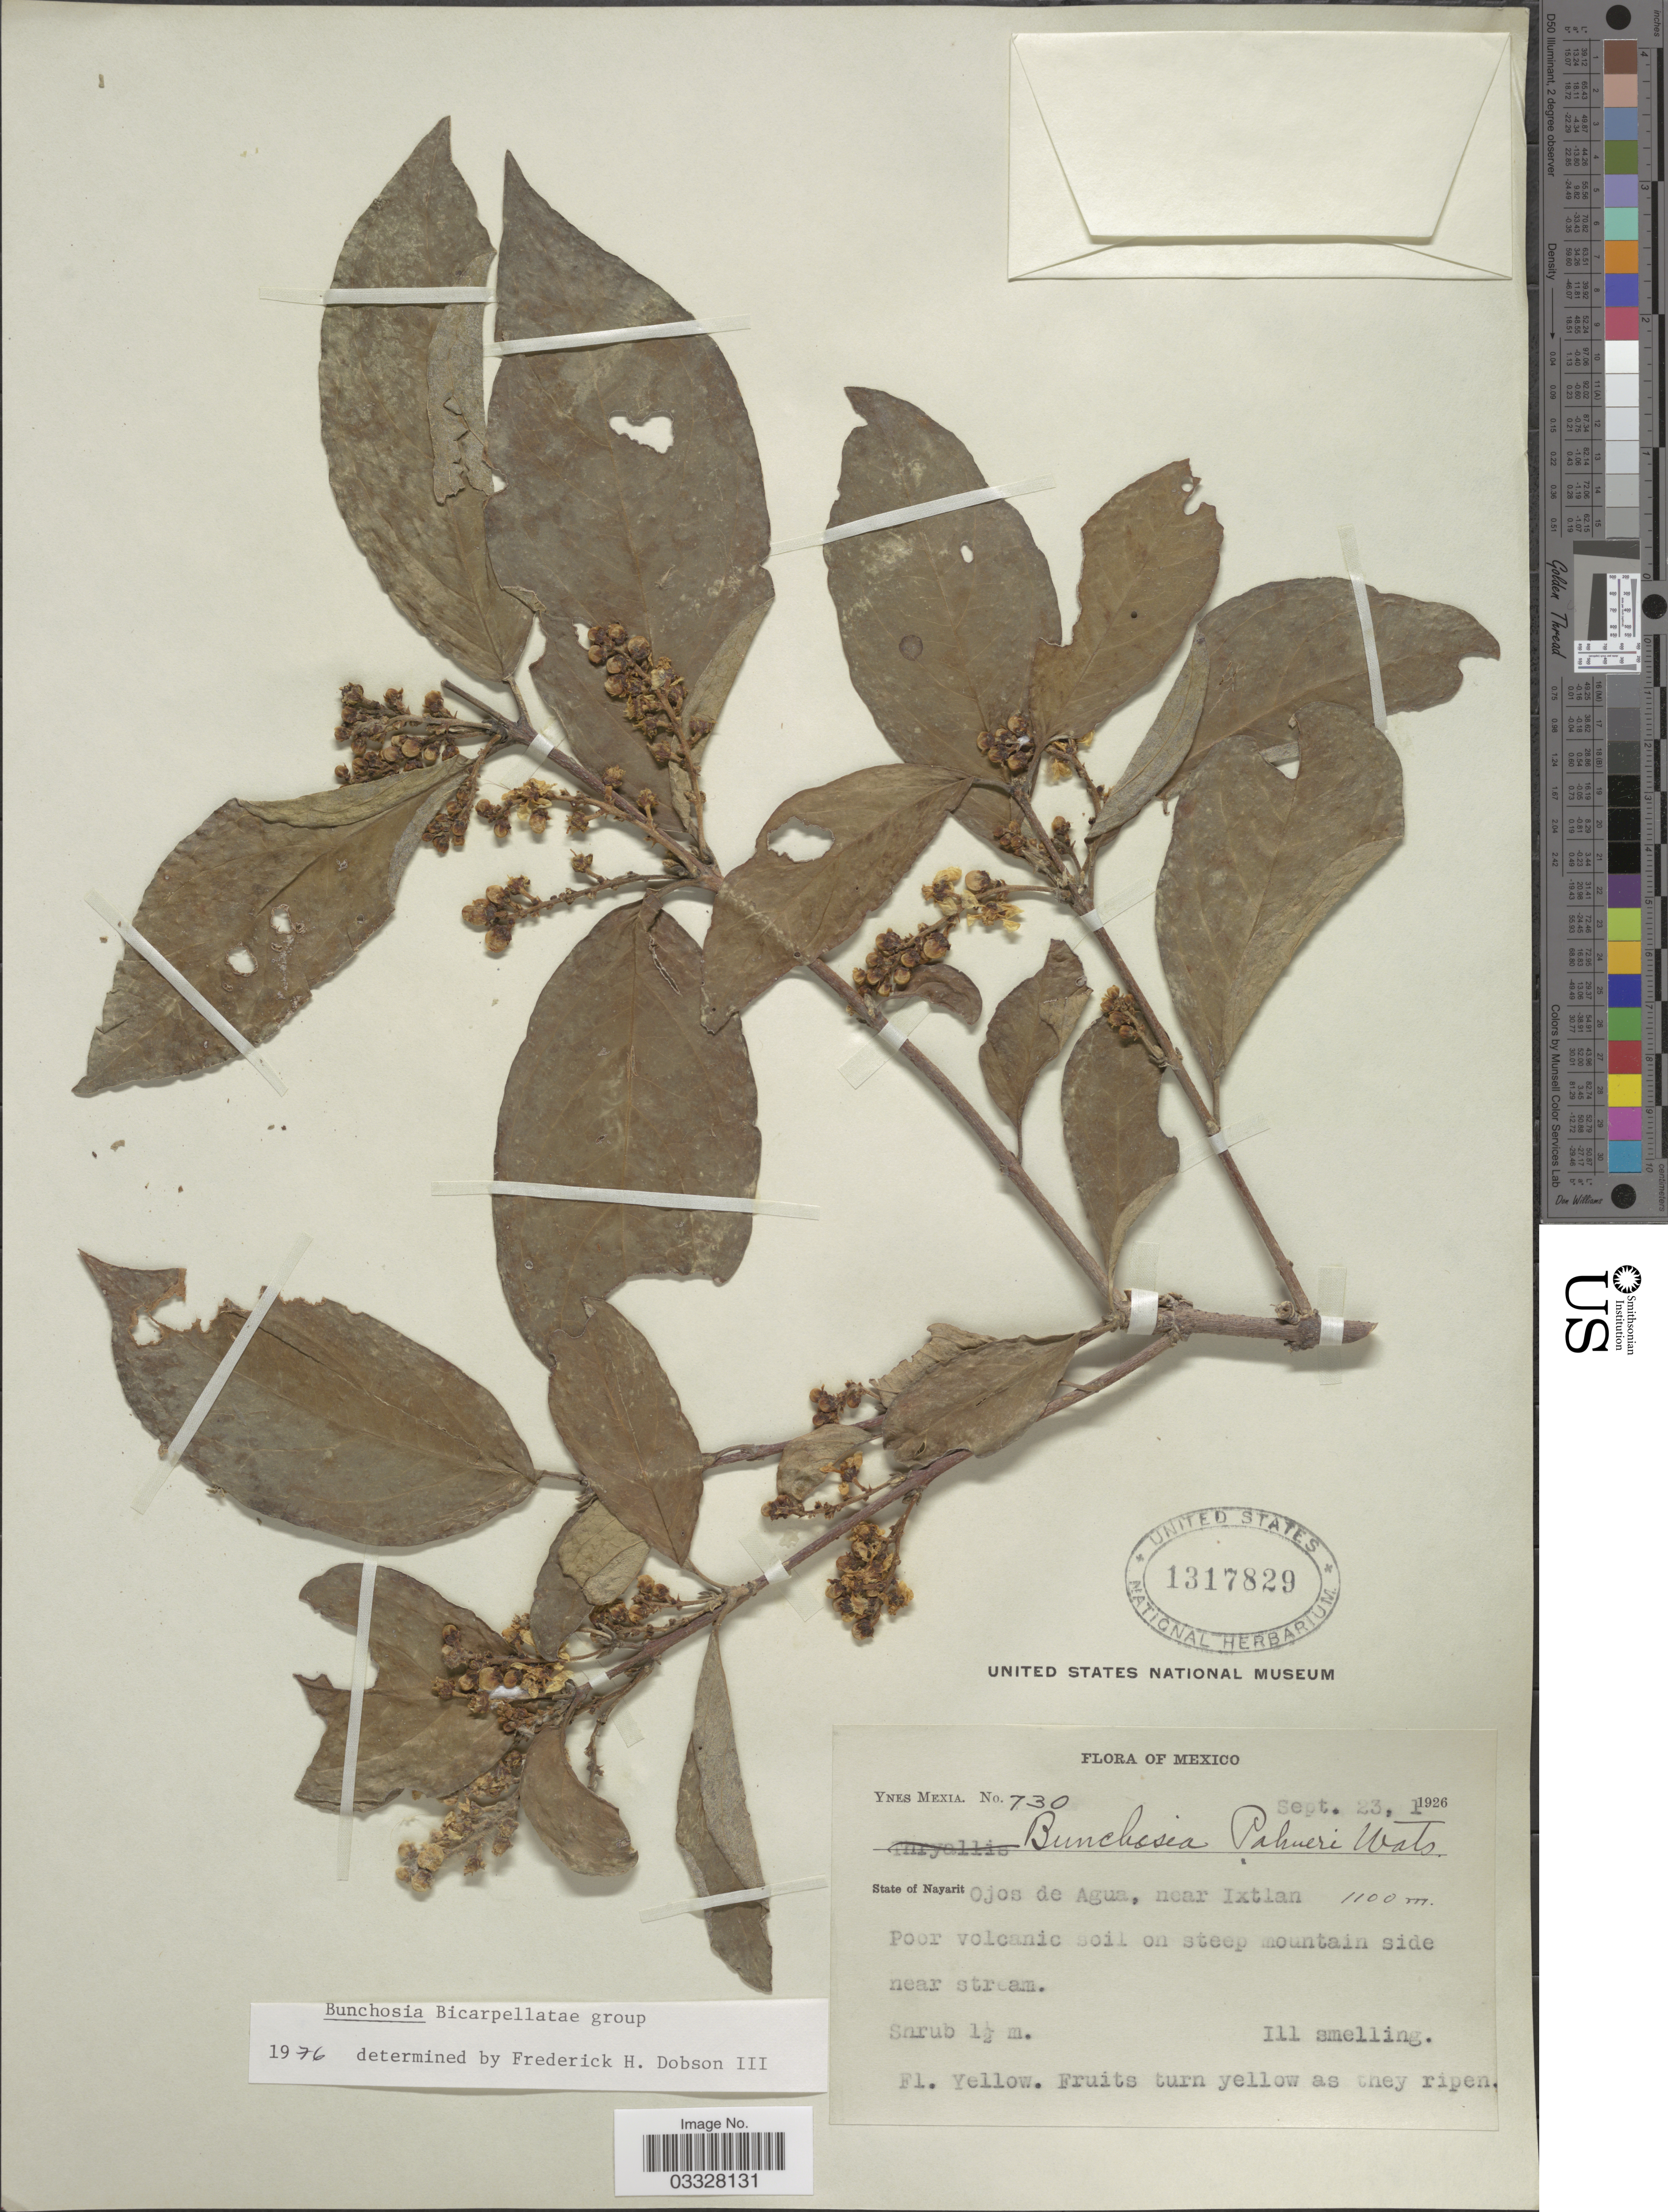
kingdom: Plantae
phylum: Tracheophyta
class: Magnoliopsida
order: Malpighiales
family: Malpighiaceae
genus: Bunchosia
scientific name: Bunchosia palmeri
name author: S. Watson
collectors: Y. Mexia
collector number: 730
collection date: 1926-09-23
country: Mexico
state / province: Nayarit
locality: Ojos de Agua, near Ixtlan.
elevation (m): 1100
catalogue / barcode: US 1317829